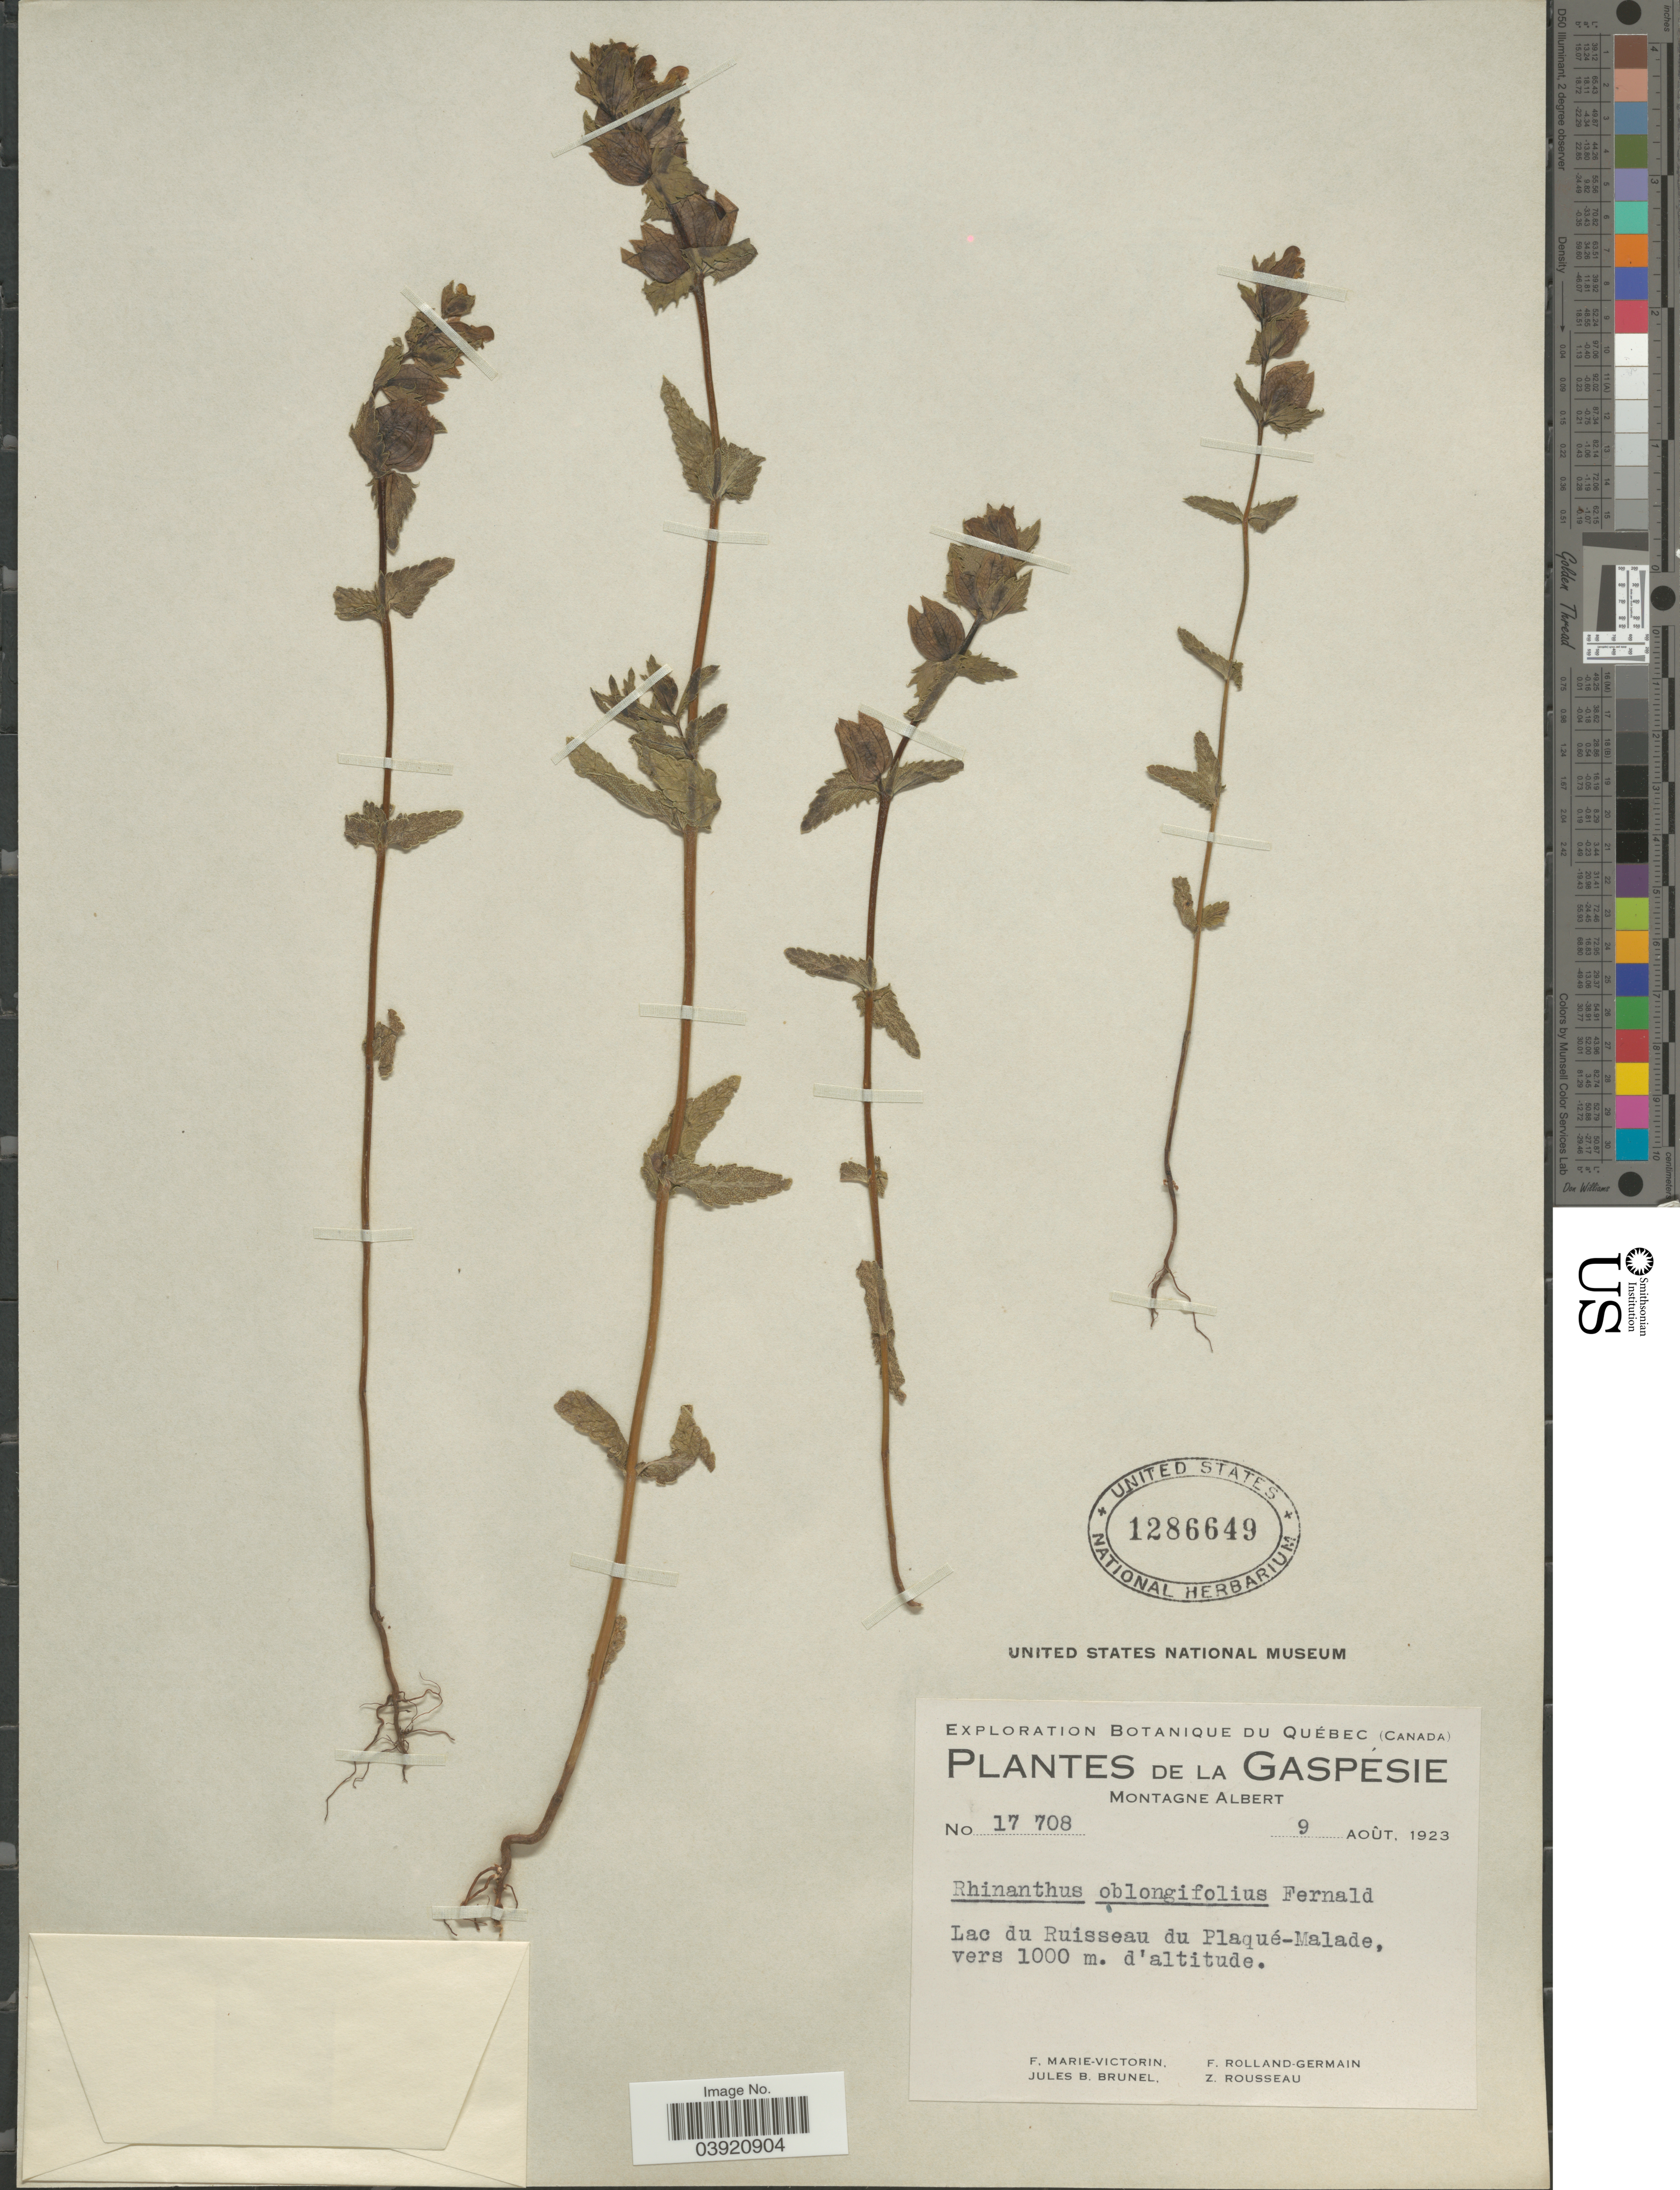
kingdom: Plantae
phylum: Tracheophyta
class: Magnoliopsida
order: Lamiales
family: Orobanchaceae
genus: Rhinanthus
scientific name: Rhinanthus oblongifolius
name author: Fernald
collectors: F. Marie-Victorin, Rolland-Germain, J. Brunel & Z. Rousseau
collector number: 17708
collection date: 1923-08-09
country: Canada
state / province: Quebec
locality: La Gaspésie. Montagne Albert. Lac du Ruisseau du Plaqué-Malade.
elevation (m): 1000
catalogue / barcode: US 1286649